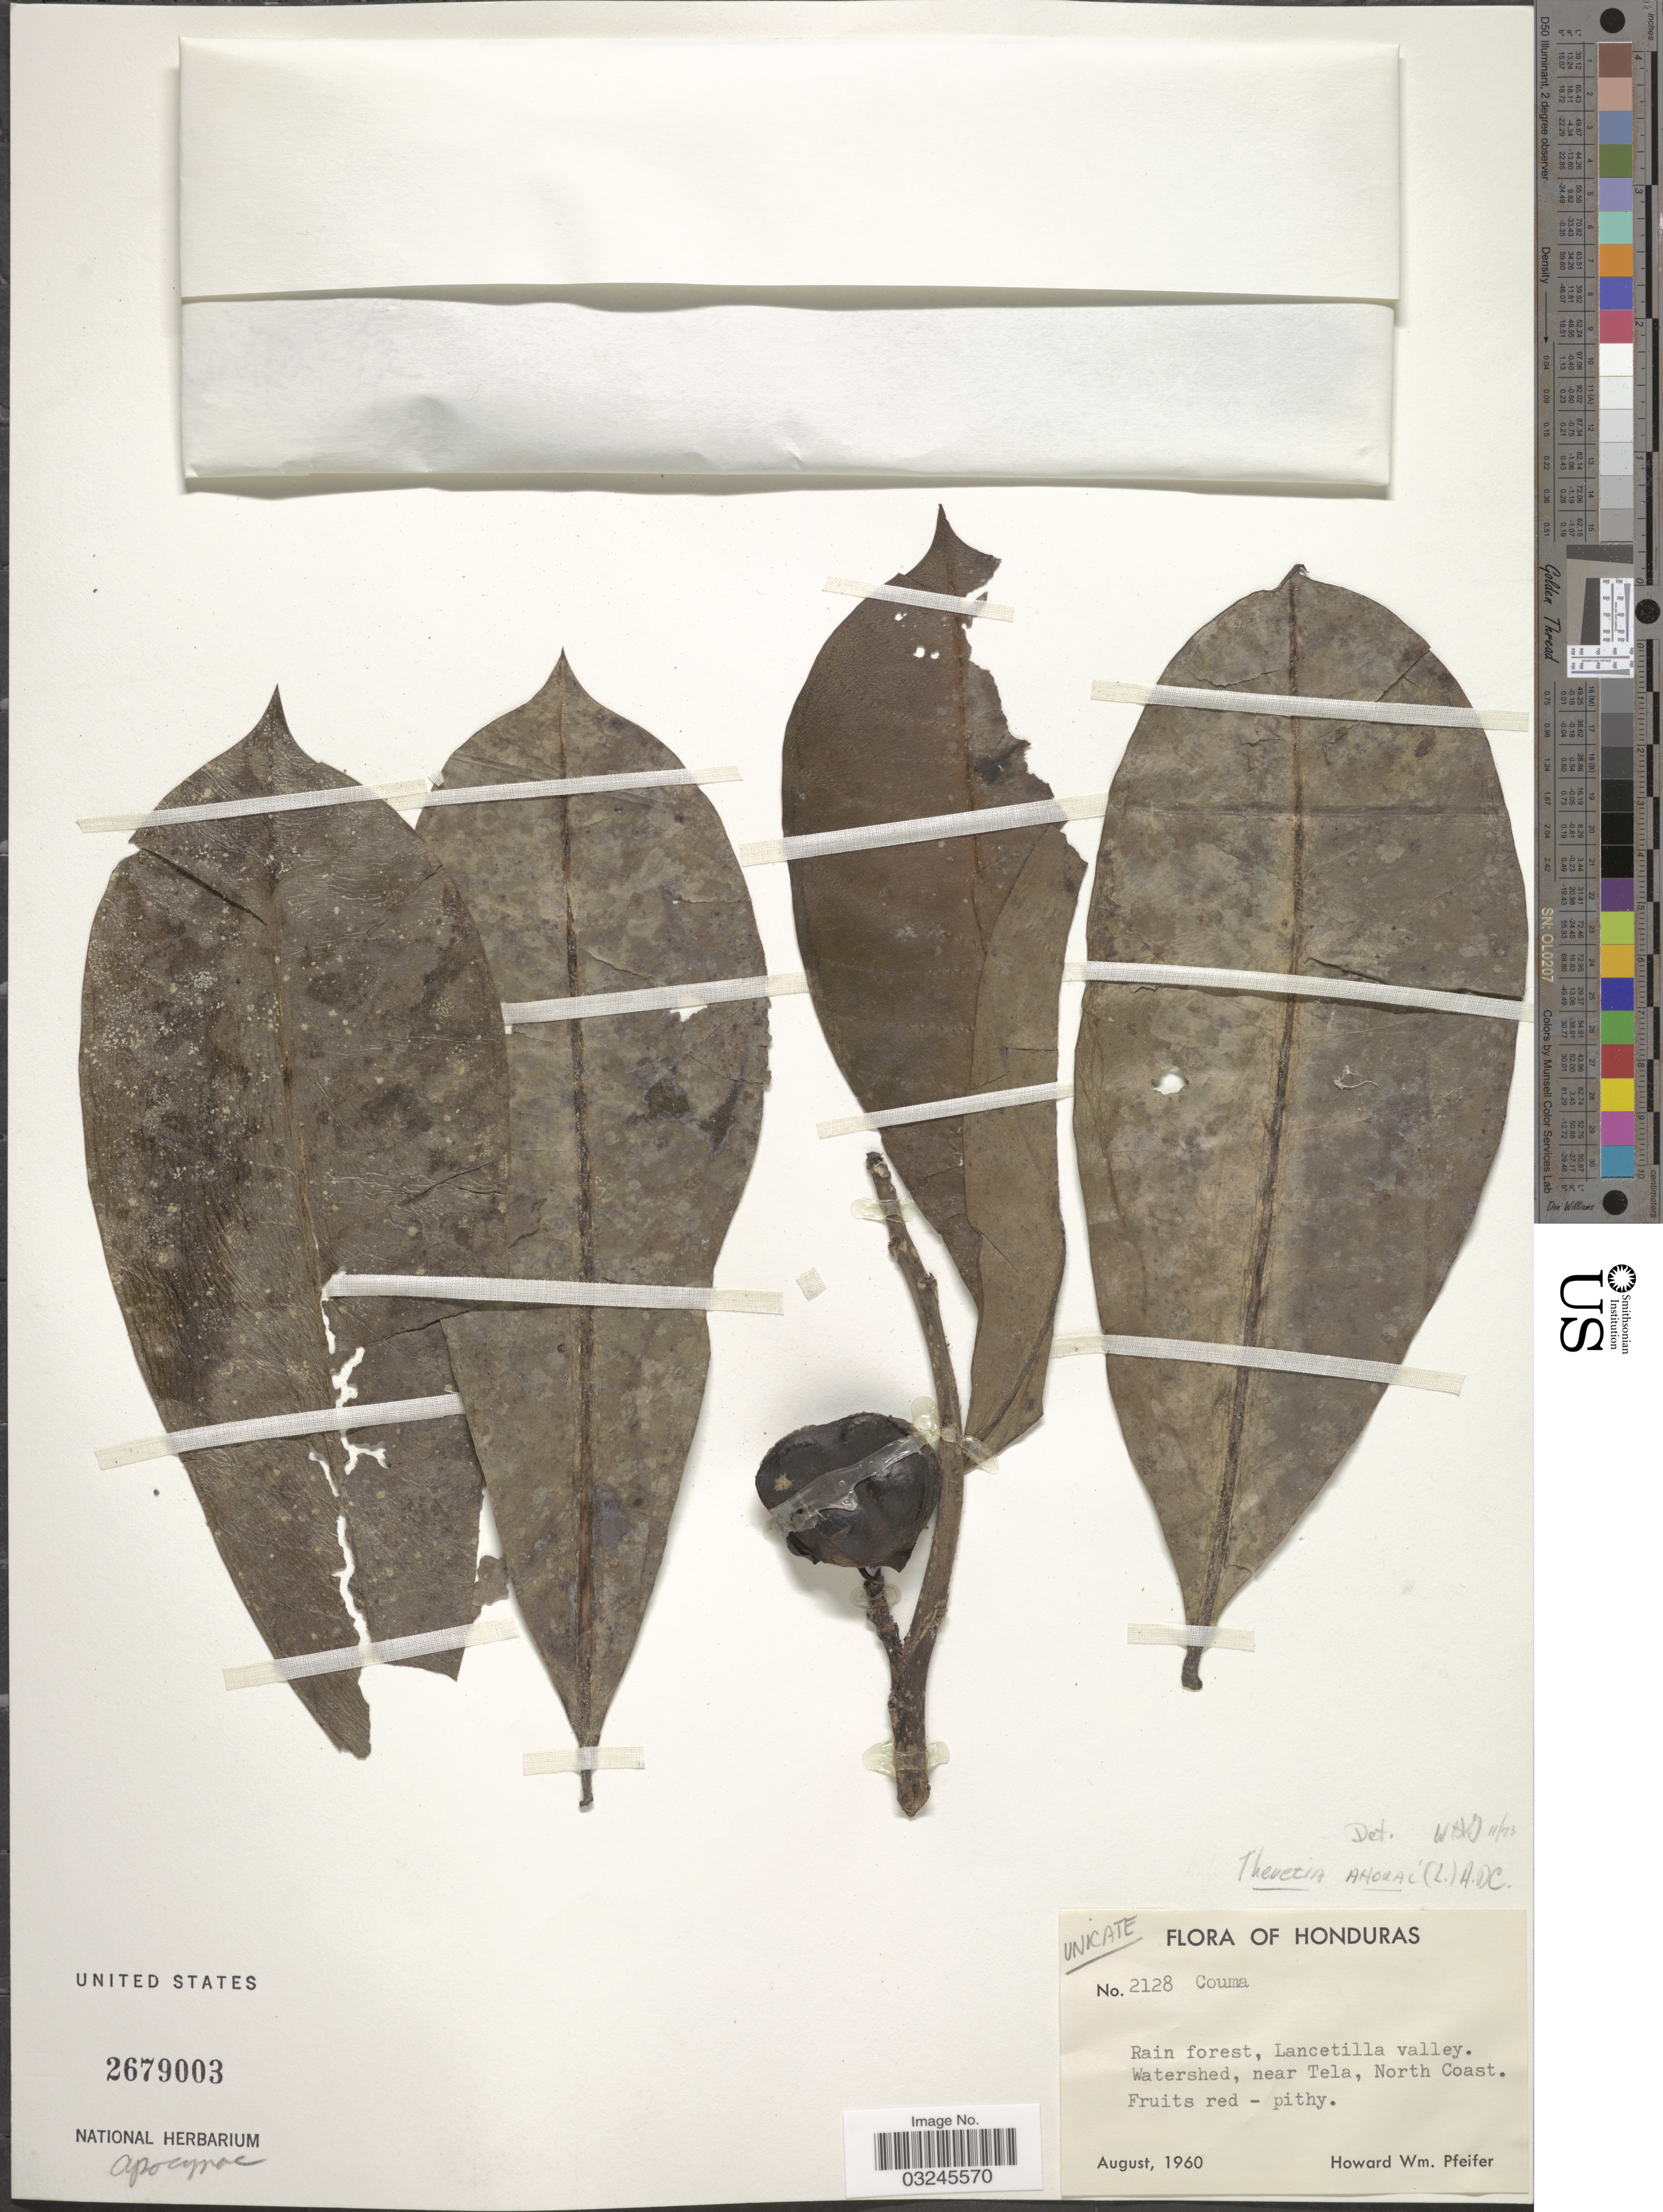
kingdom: Plantae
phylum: Tracheophyta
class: Magnoliopsida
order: Gentianales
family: Apocynaceae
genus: Thevetia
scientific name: Thevetia ahouai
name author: (L.) A. DC.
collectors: H. W. Pfeifer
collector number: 2128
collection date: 1960-08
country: Honduras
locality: Rain forest, Lancetilla valley. Watershed, near Tela, North Coast.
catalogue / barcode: US 2679003